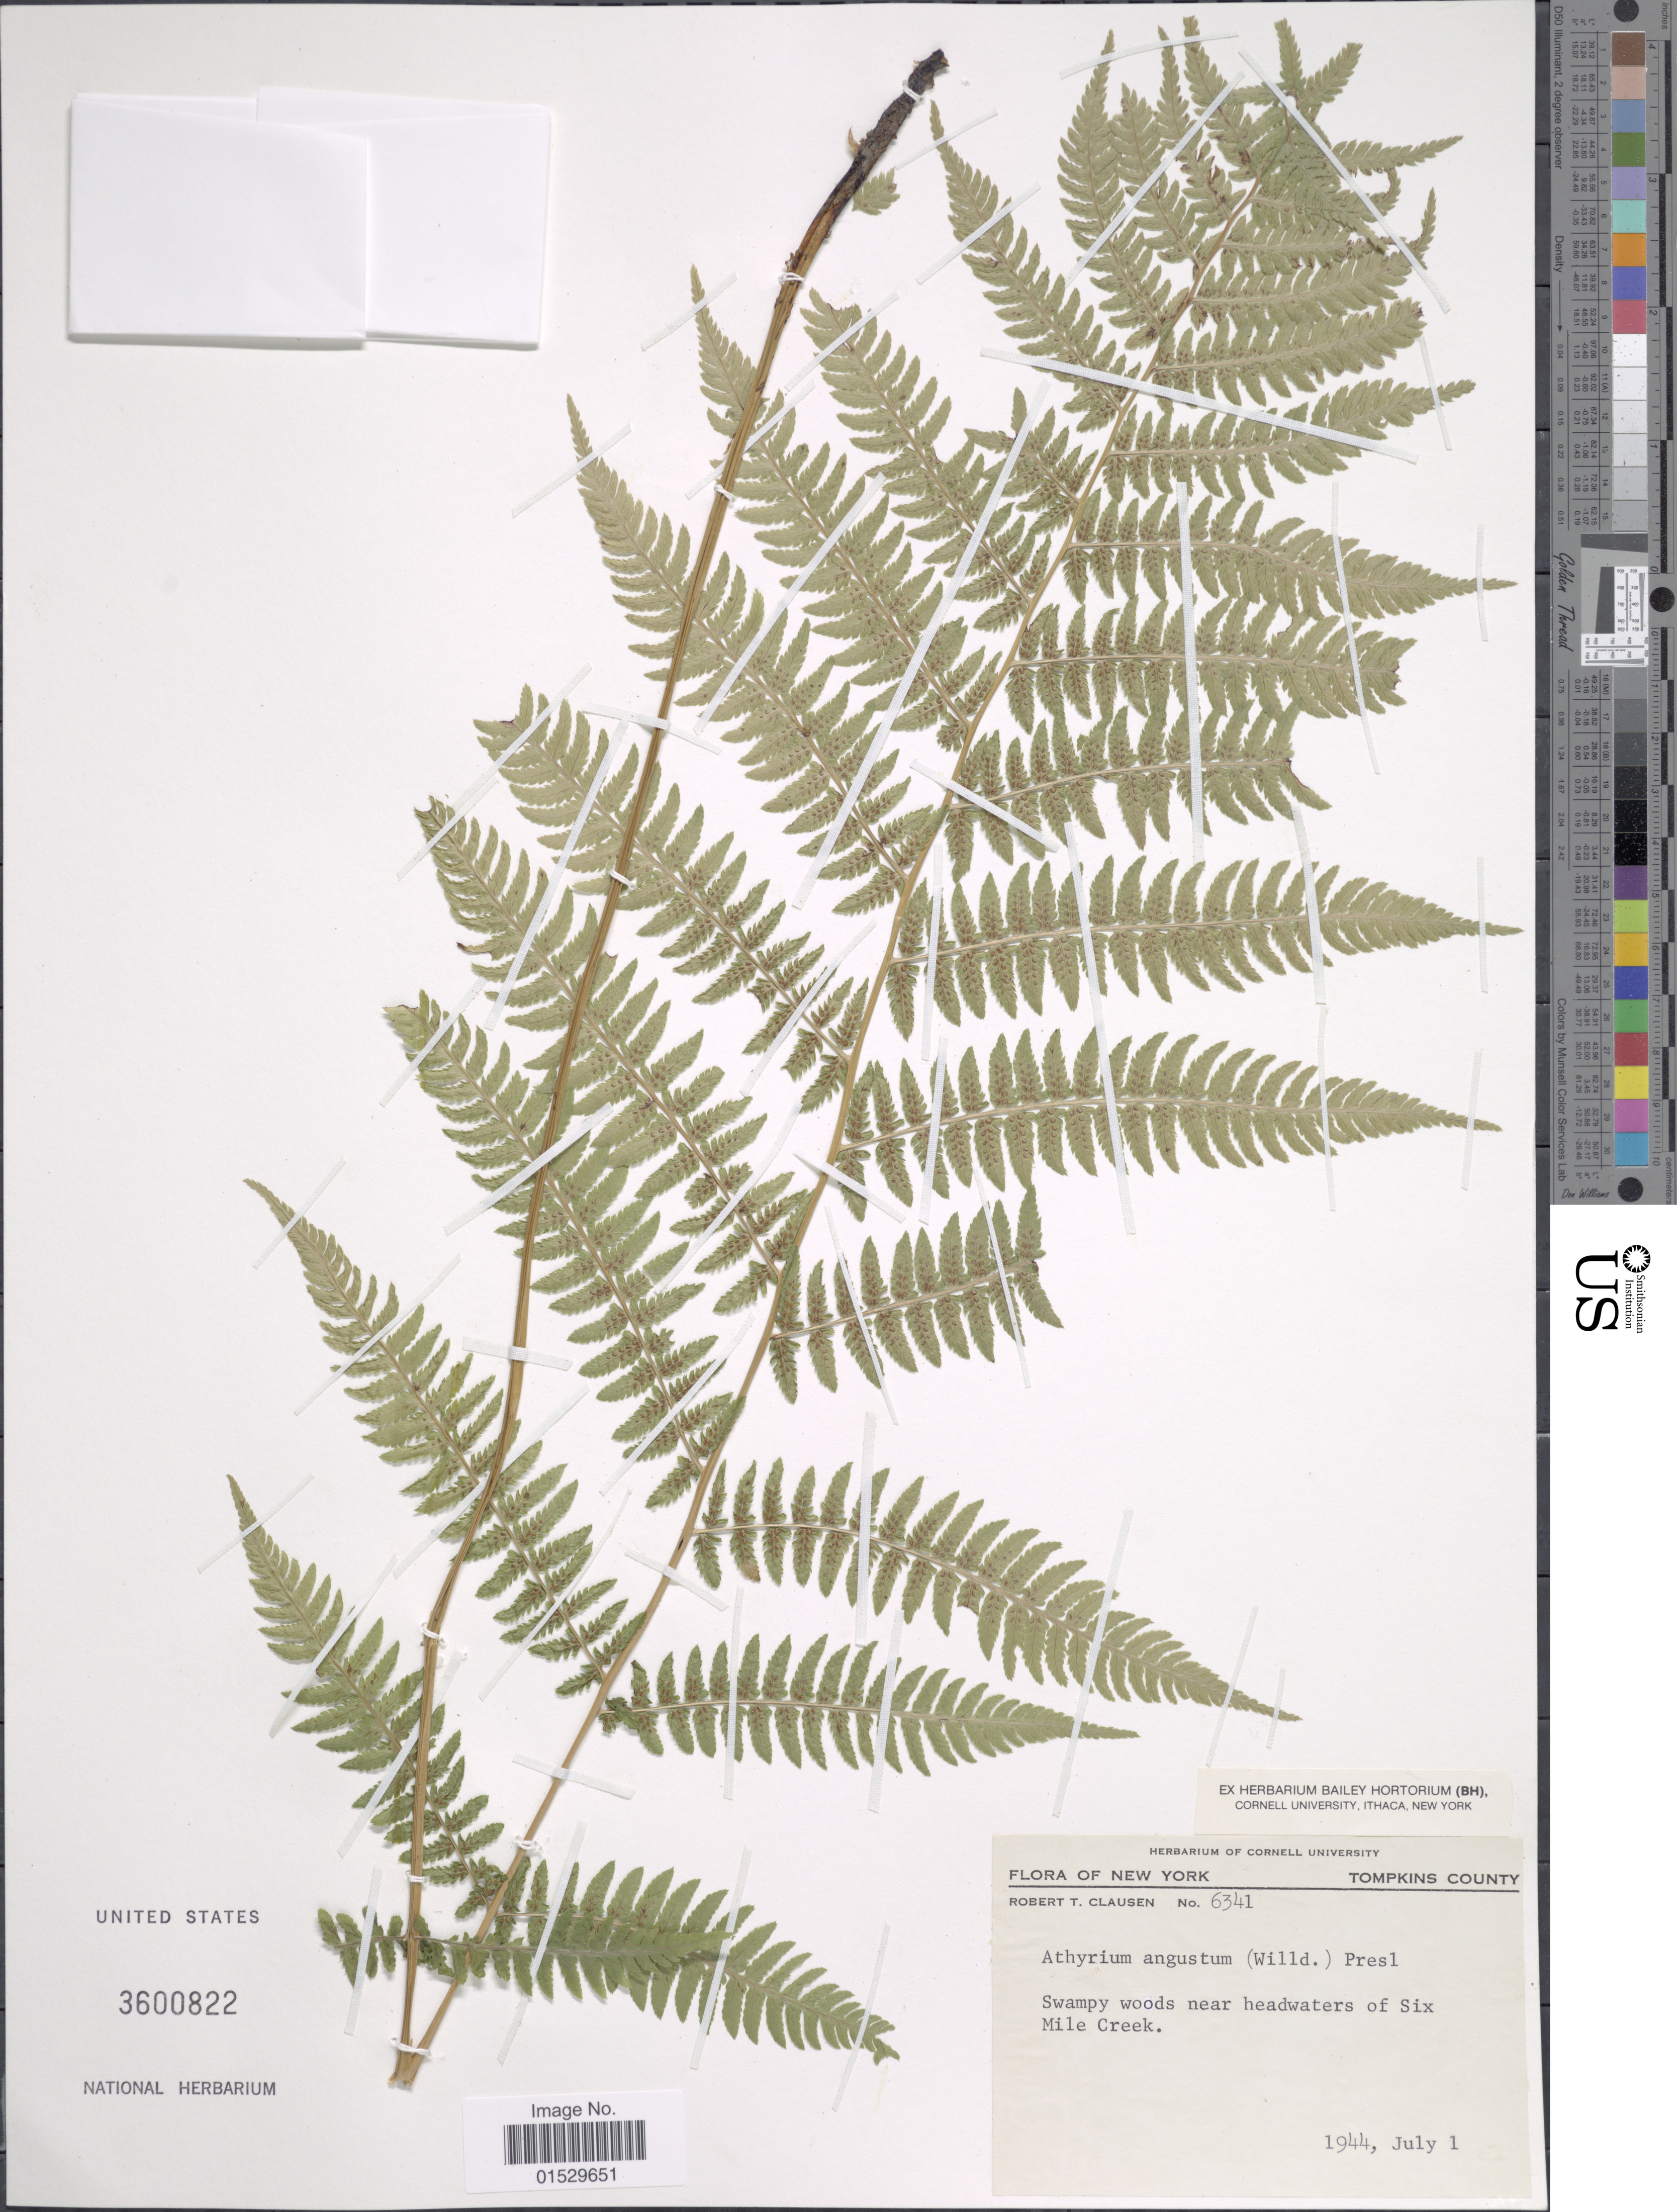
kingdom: Plantae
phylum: Tracheophyta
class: Polypodiopsida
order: Polypodiales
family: Athyriaceae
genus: Athyrium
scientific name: Athyrium filix-femina subsp. angustatum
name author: (Willd.) R.T. Clausen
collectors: R. T. Clausen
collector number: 6341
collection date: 1944-07-01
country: United States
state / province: New York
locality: Tompkins County, swampy woods near headwaters of Six Mile Creek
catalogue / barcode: US 3600822